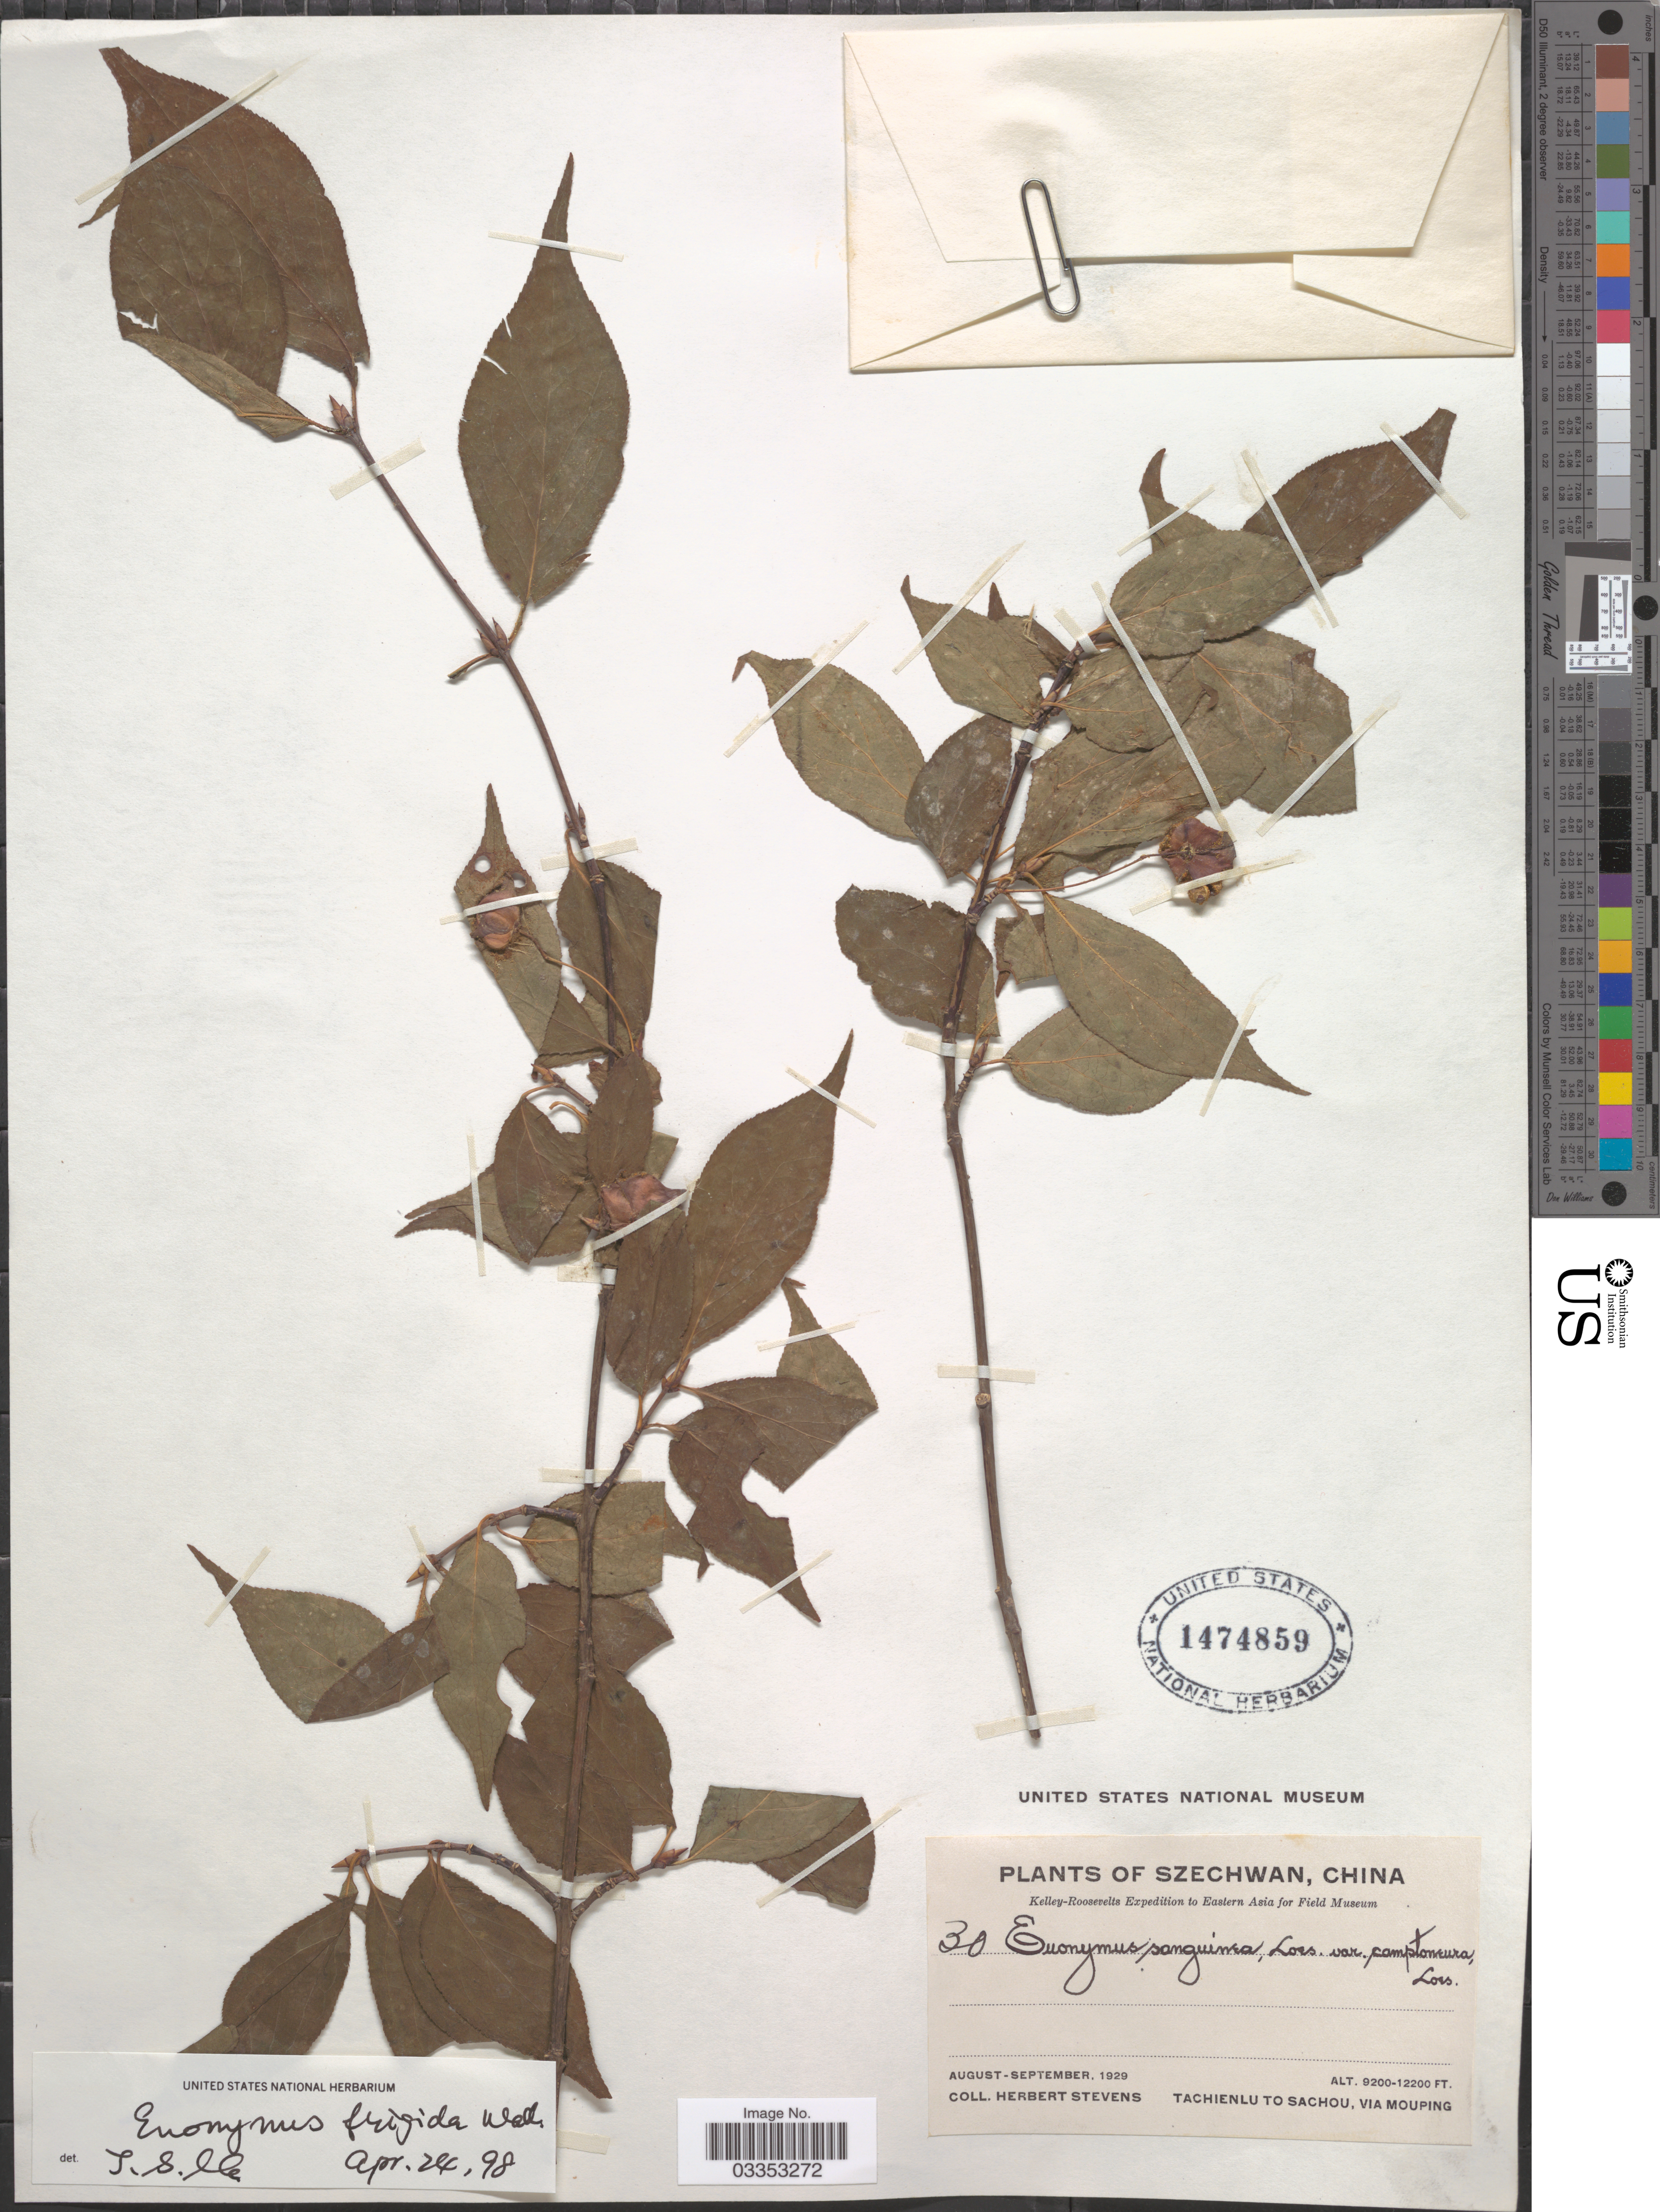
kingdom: Plantae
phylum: Tracheophyta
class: Magnoliopsida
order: Celastrales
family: Celastraceae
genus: Euonymus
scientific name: Euonymus frigidus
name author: Wall.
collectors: H. Stevens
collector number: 30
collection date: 1929-08/1929-09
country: China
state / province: Sichuan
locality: Szechwan. Tachienlu to Sachou, via Mouping.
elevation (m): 2804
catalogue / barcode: US 1474859